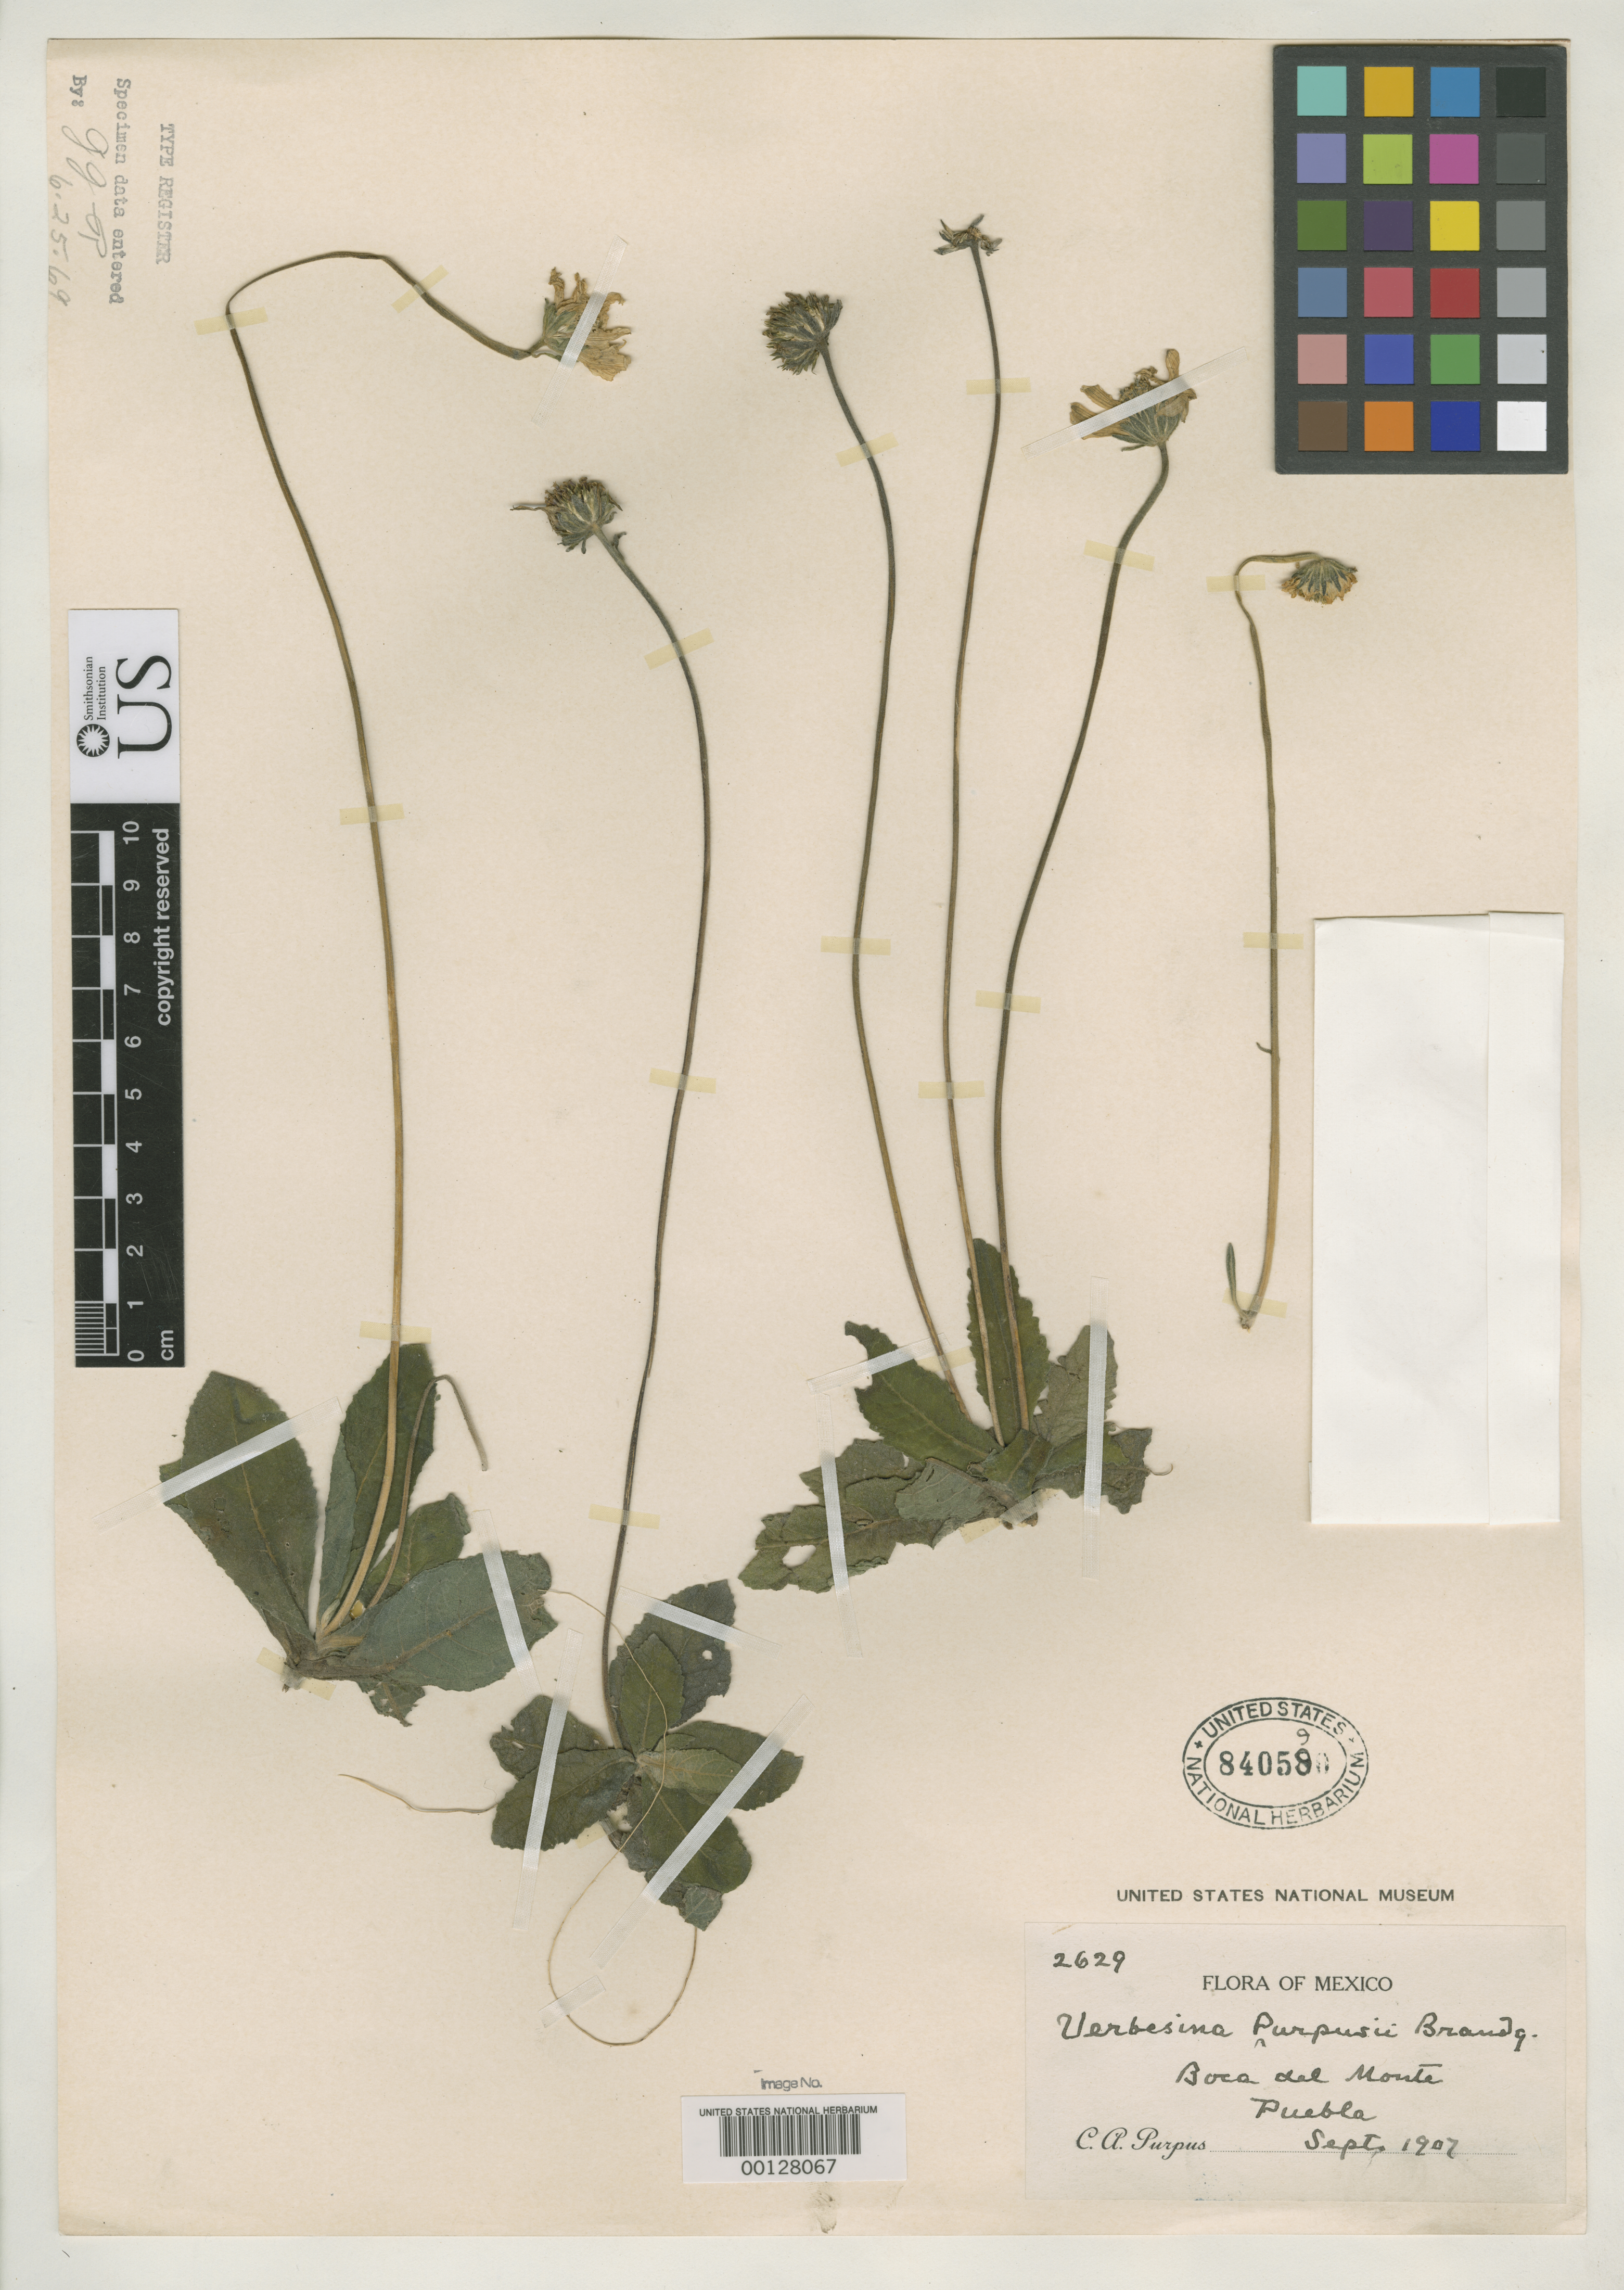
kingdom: Plantae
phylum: Tracheophyta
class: Magnoliopsida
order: Asterales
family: Asteraceae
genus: Verbesina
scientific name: Verbesina purpusii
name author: Brandegee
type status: Isotype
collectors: C. A. Purpus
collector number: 2629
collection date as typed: Sep 1907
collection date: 1907-09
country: Mexico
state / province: Puebla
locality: Boca del Monte.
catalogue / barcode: US 840590